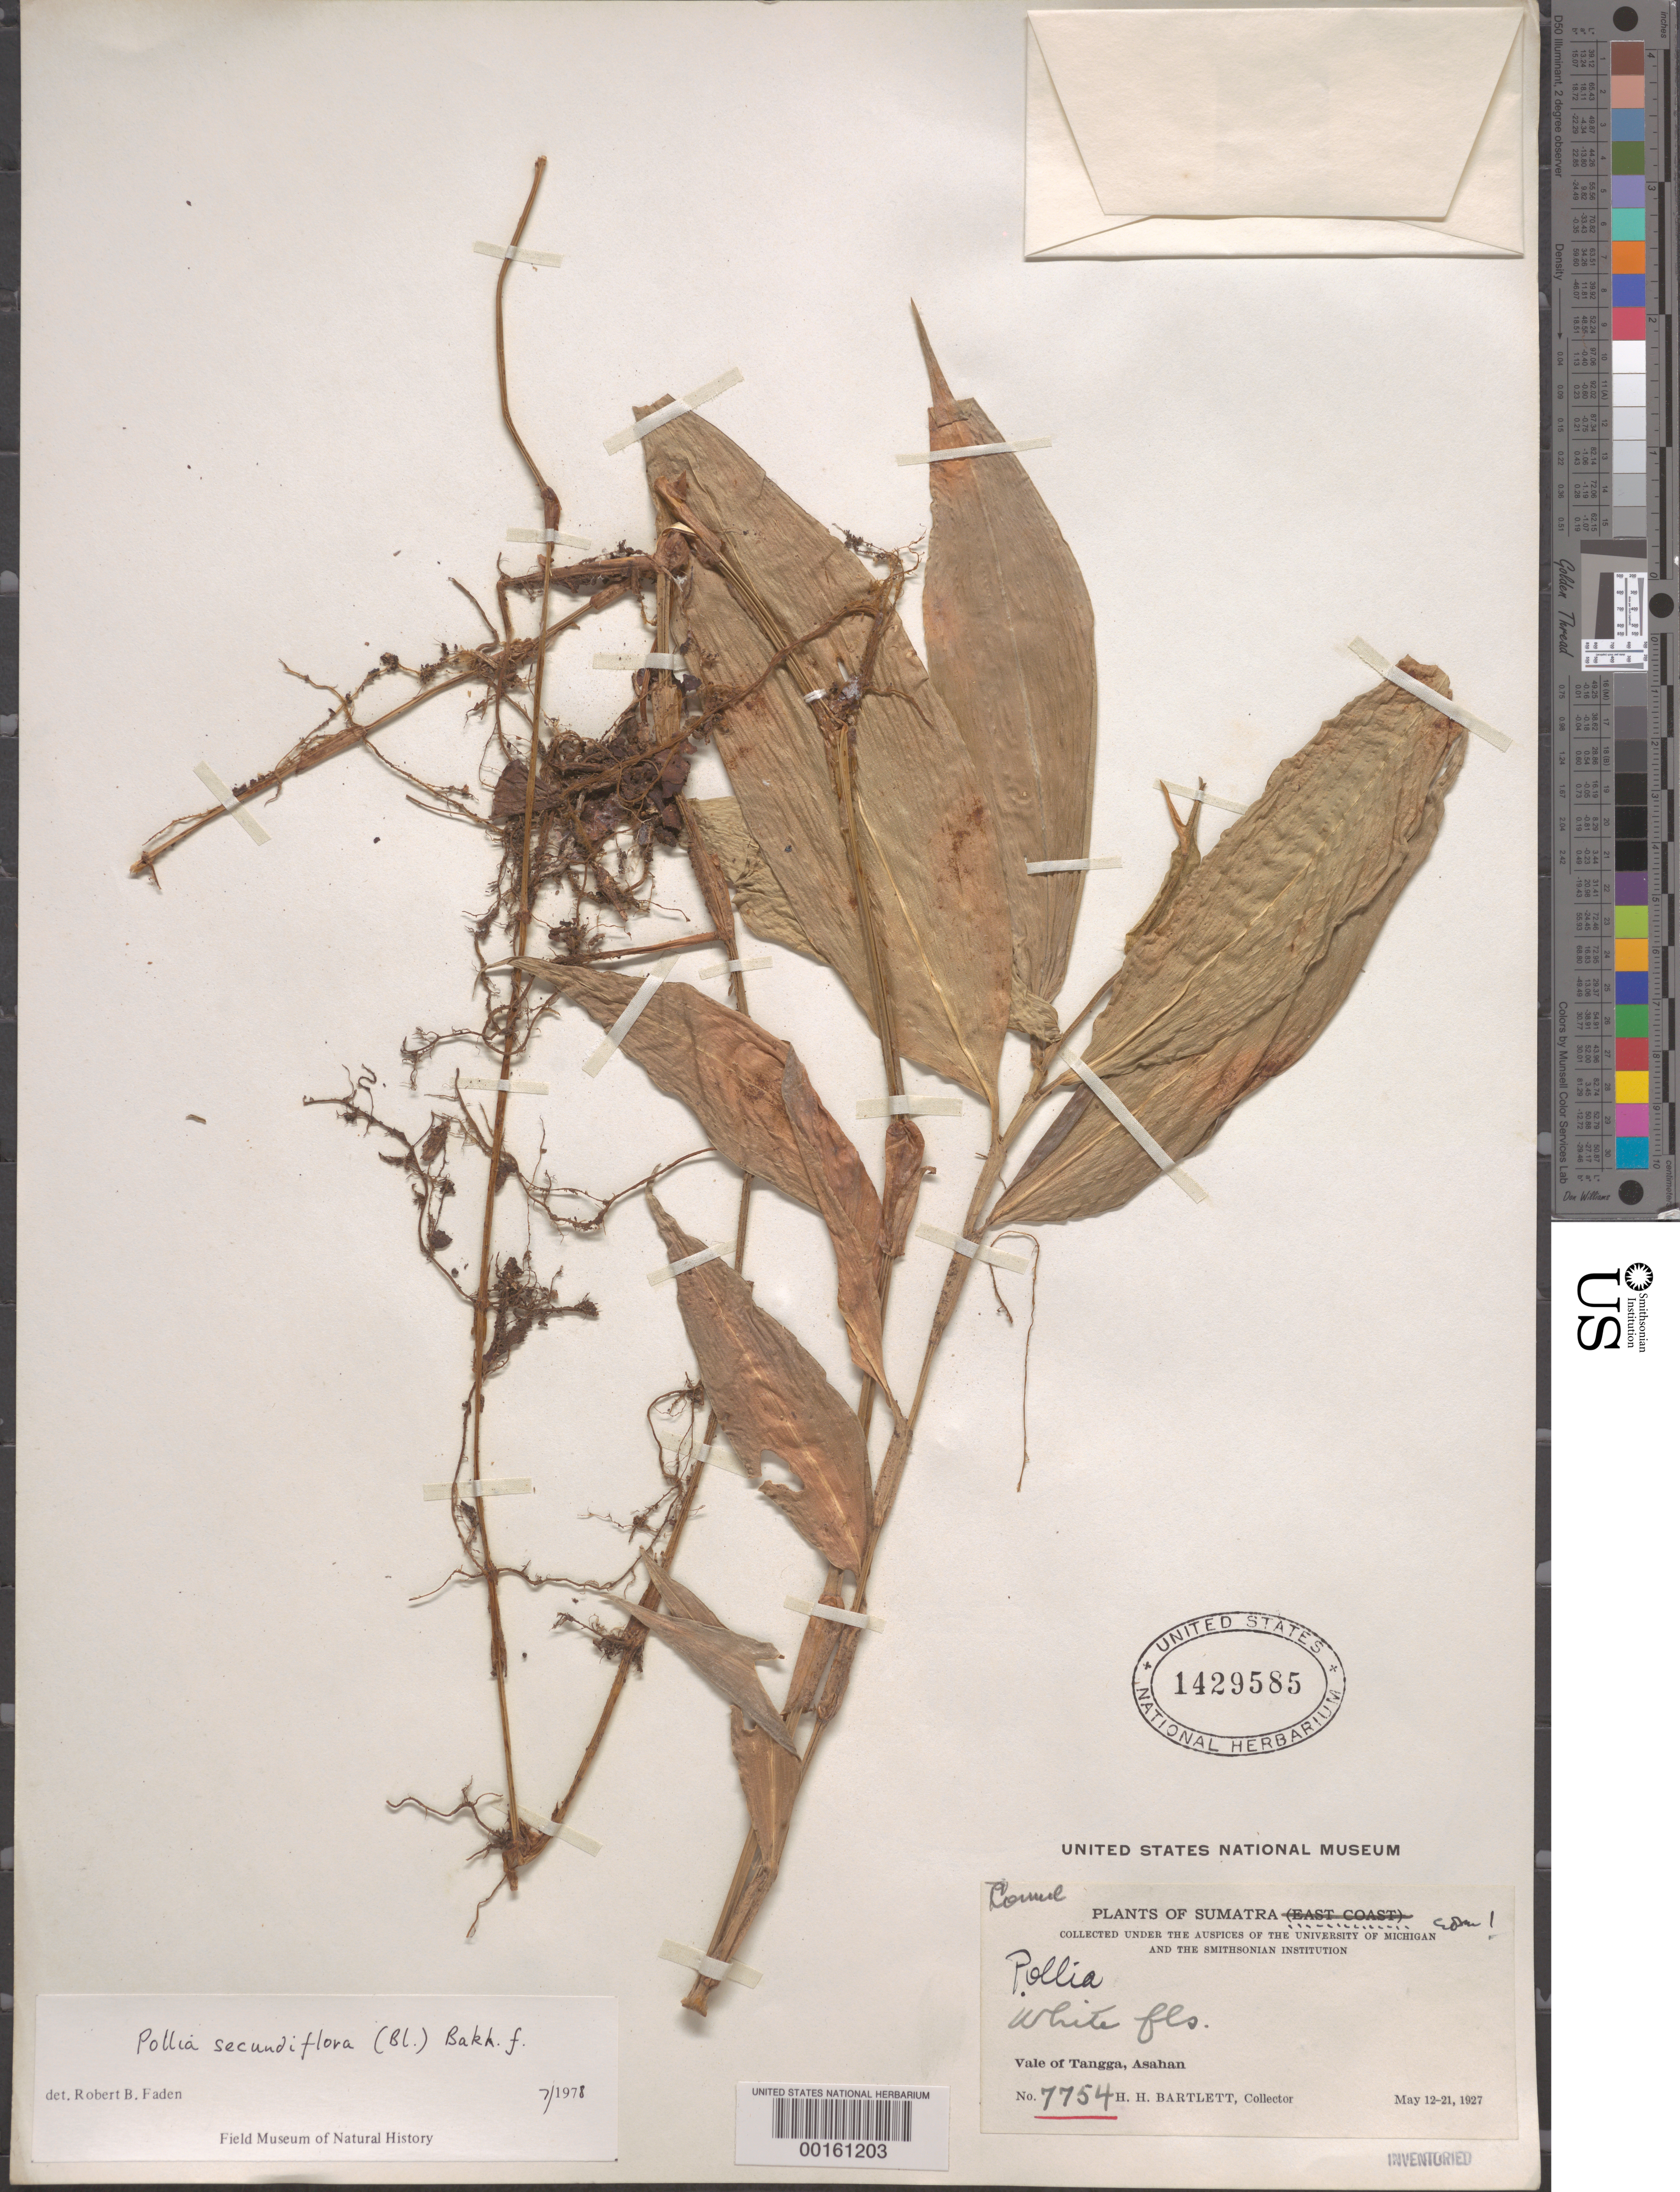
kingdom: Plantae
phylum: Tracheophyta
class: Liliopsida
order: Commelinales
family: Commelinaceae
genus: Pollia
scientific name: Pollia secundiflora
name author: (Blume) Bakh. f.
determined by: Faden, Robert B., (US), Smithsonian Institution - National Museum of Natural History (UNITED STATES)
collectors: H. H. Bartlett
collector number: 7754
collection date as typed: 12 May 1927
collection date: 1927-05-12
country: Indonesia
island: Sumatra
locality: Vale of tangga, asahan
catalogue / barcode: US 1429585